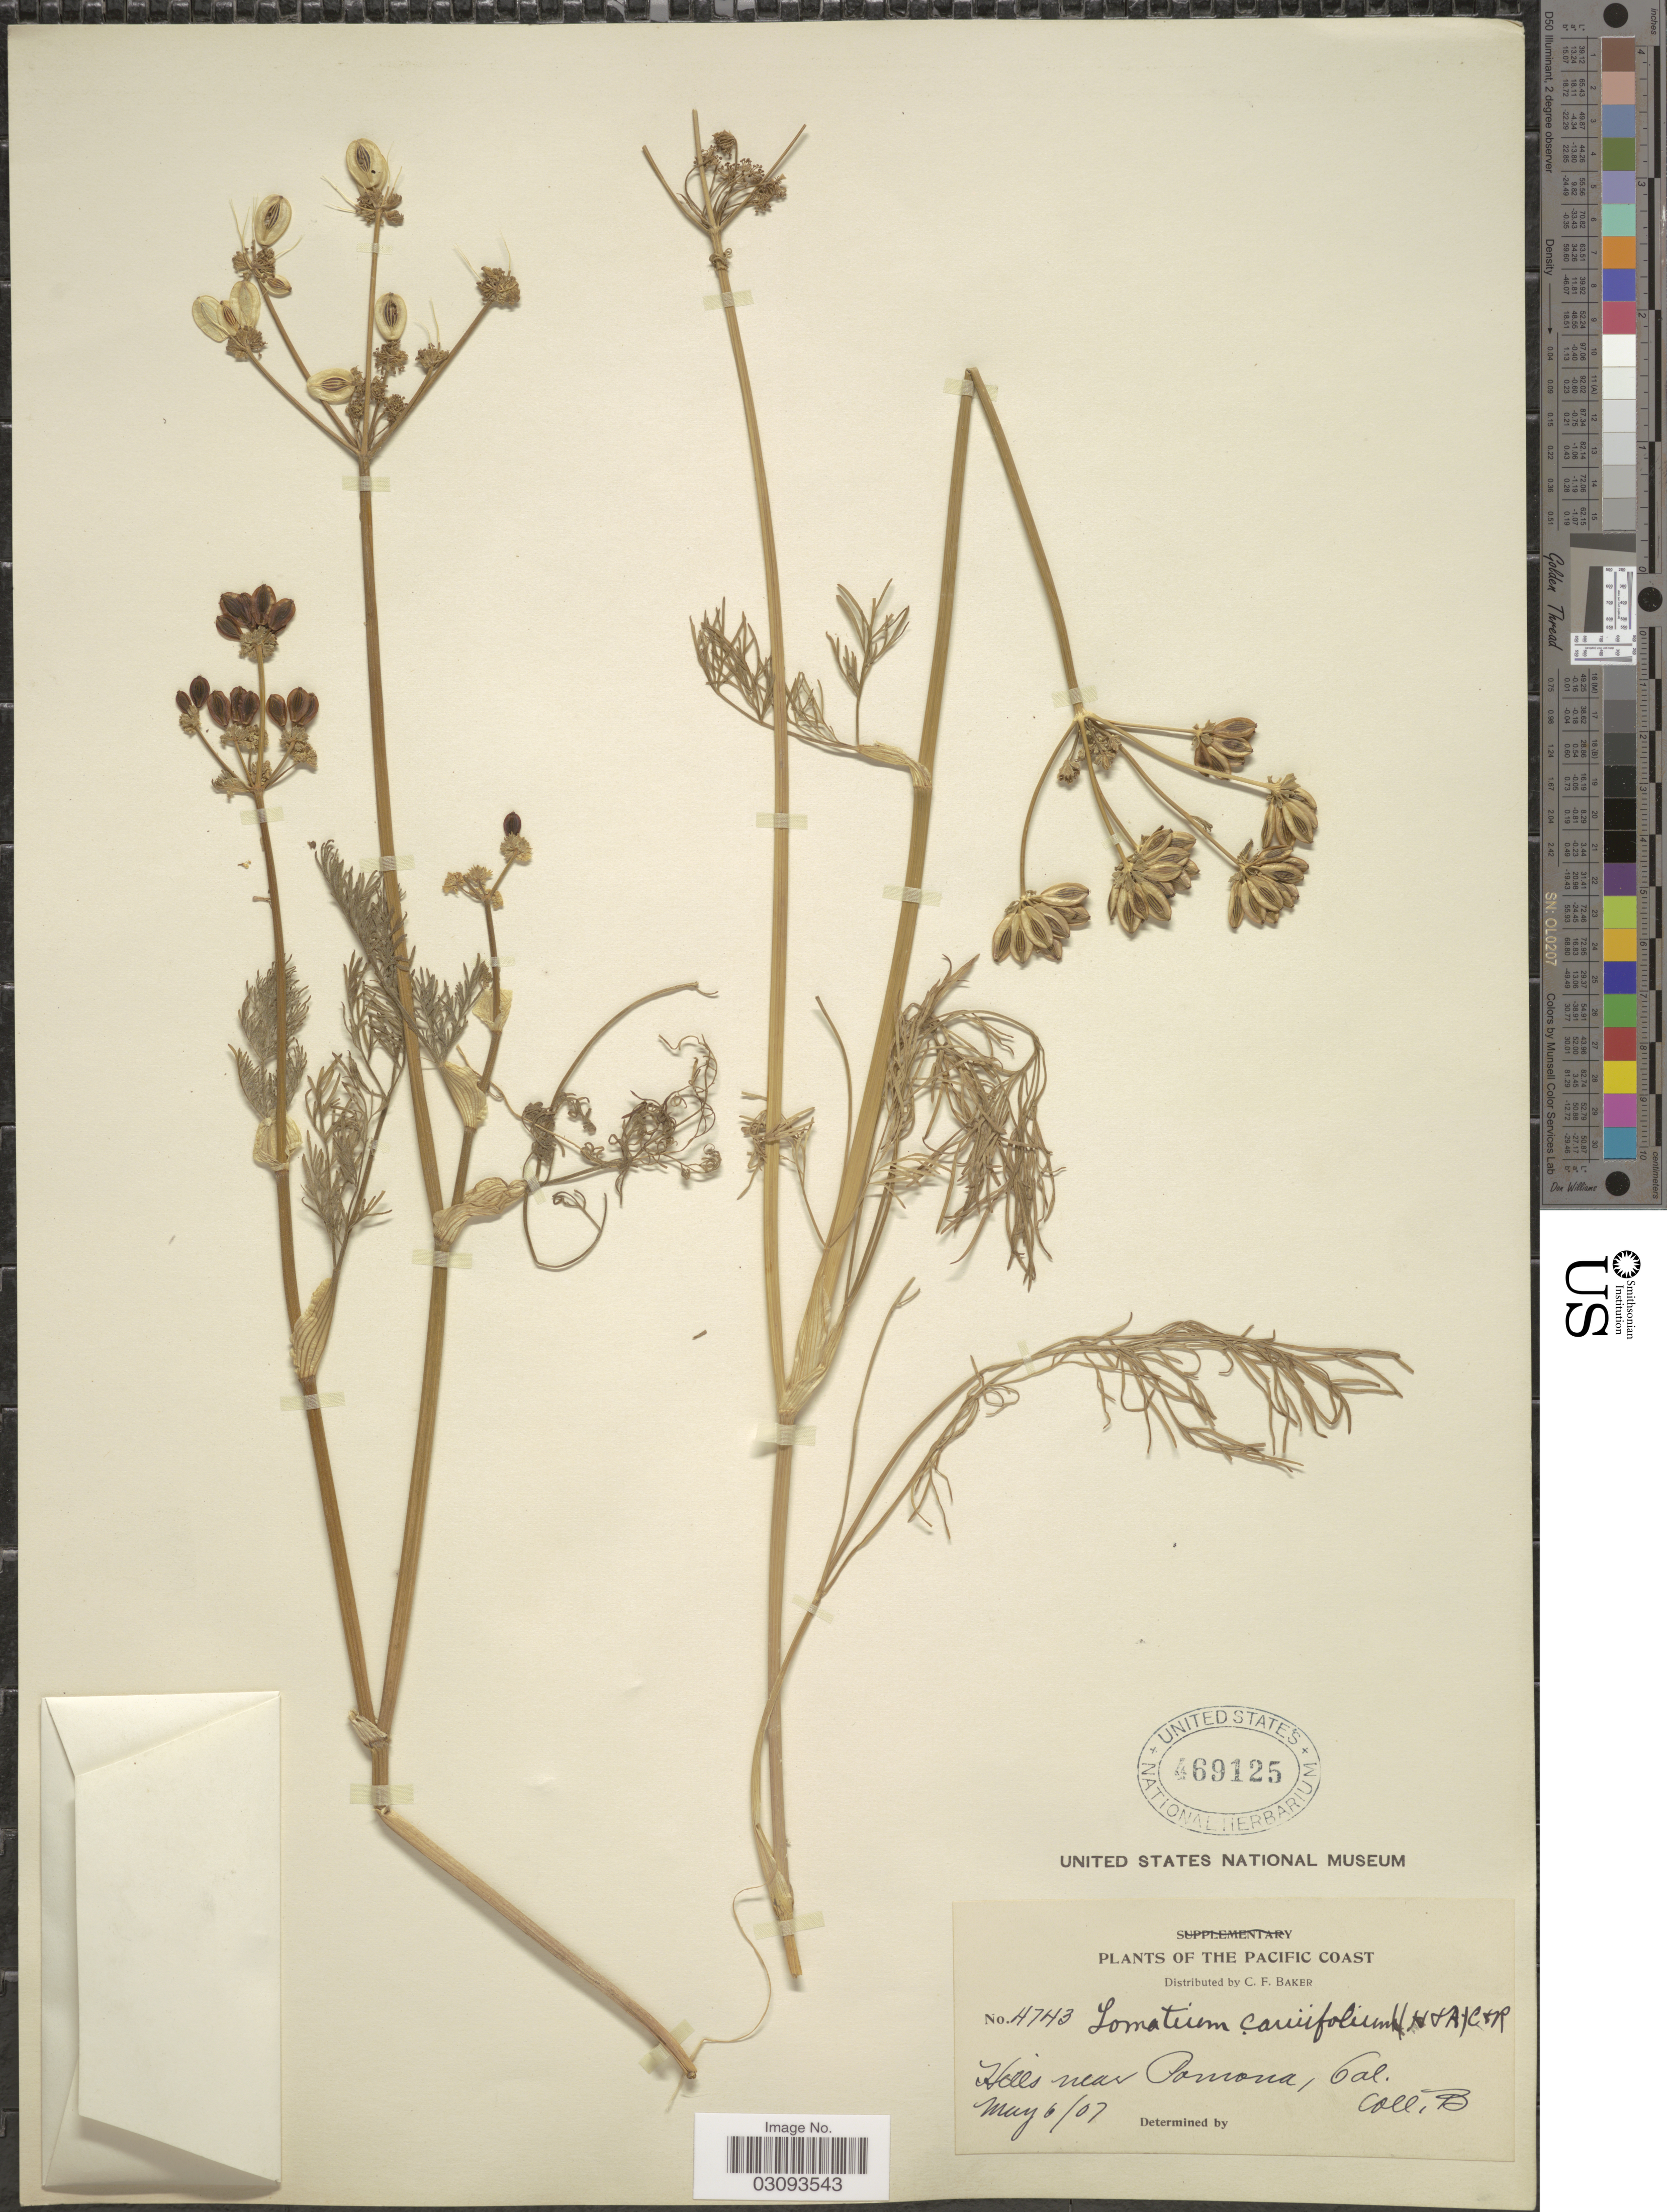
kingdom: Plantae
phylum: Tracheophyta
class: Magnoliopsida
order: Apiales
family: Apiaceae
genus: Lomatium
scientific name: Lomatium caruifolium var. caruifolium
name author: (Hook. & Arn.) J.M. Coult. & Rose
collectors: C. F. Baker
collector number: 4743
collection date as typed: Transcribed d/m/y: 6/5/7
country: United States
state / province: California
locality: Pacific Coast. Hills near Pomona.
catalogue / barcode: US 469125